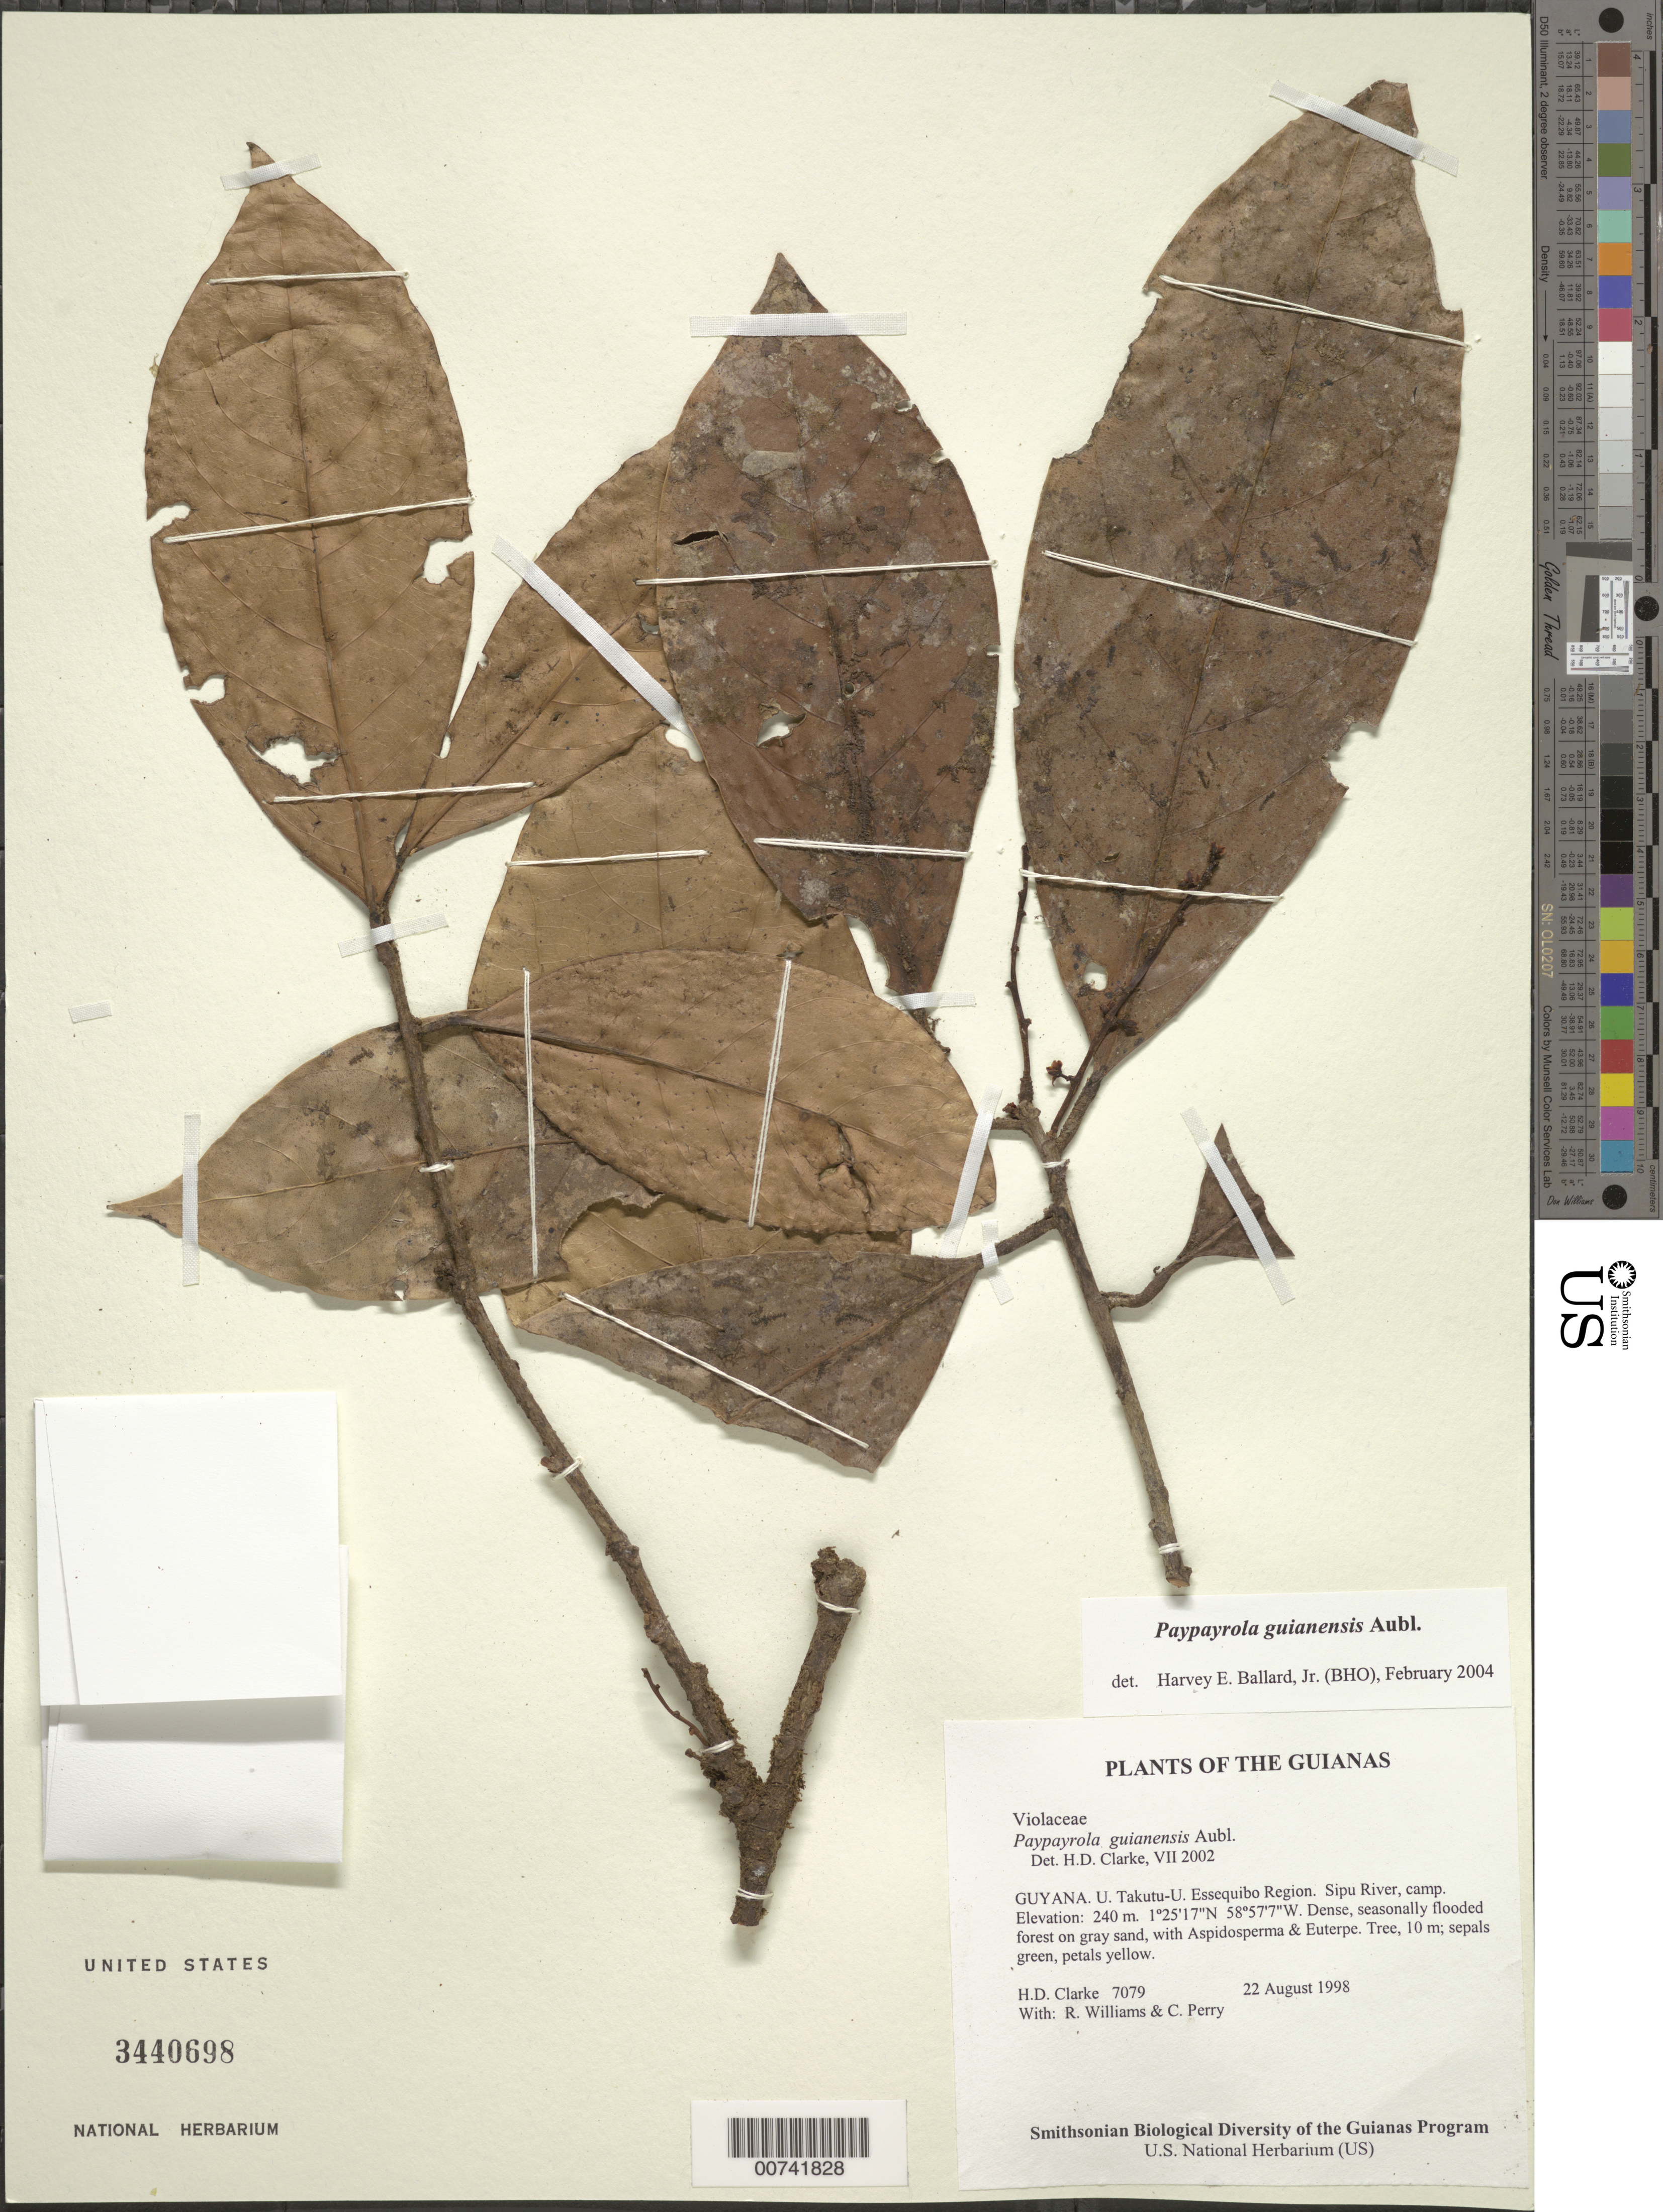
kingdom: Plantae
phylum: Tracheophyta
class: Magnoliopsida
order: Malpighiales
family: Violaceae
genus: Paypayrola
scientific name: Paypayrola guianensis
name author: Aubl.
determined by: Ballard, Harvey E.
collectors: H. D. Clarke, R. Williams & C. Perry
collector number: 7079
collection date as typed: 22 August 1998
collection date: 1998-08-22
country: Guyana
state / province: U. Takutu-U. Essequibo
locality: Sipu River, camp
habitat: Dense, seasonally flooded forest on gray sand, with Aspidosperma & Euterpe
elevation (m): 240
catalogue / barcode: US 3440698